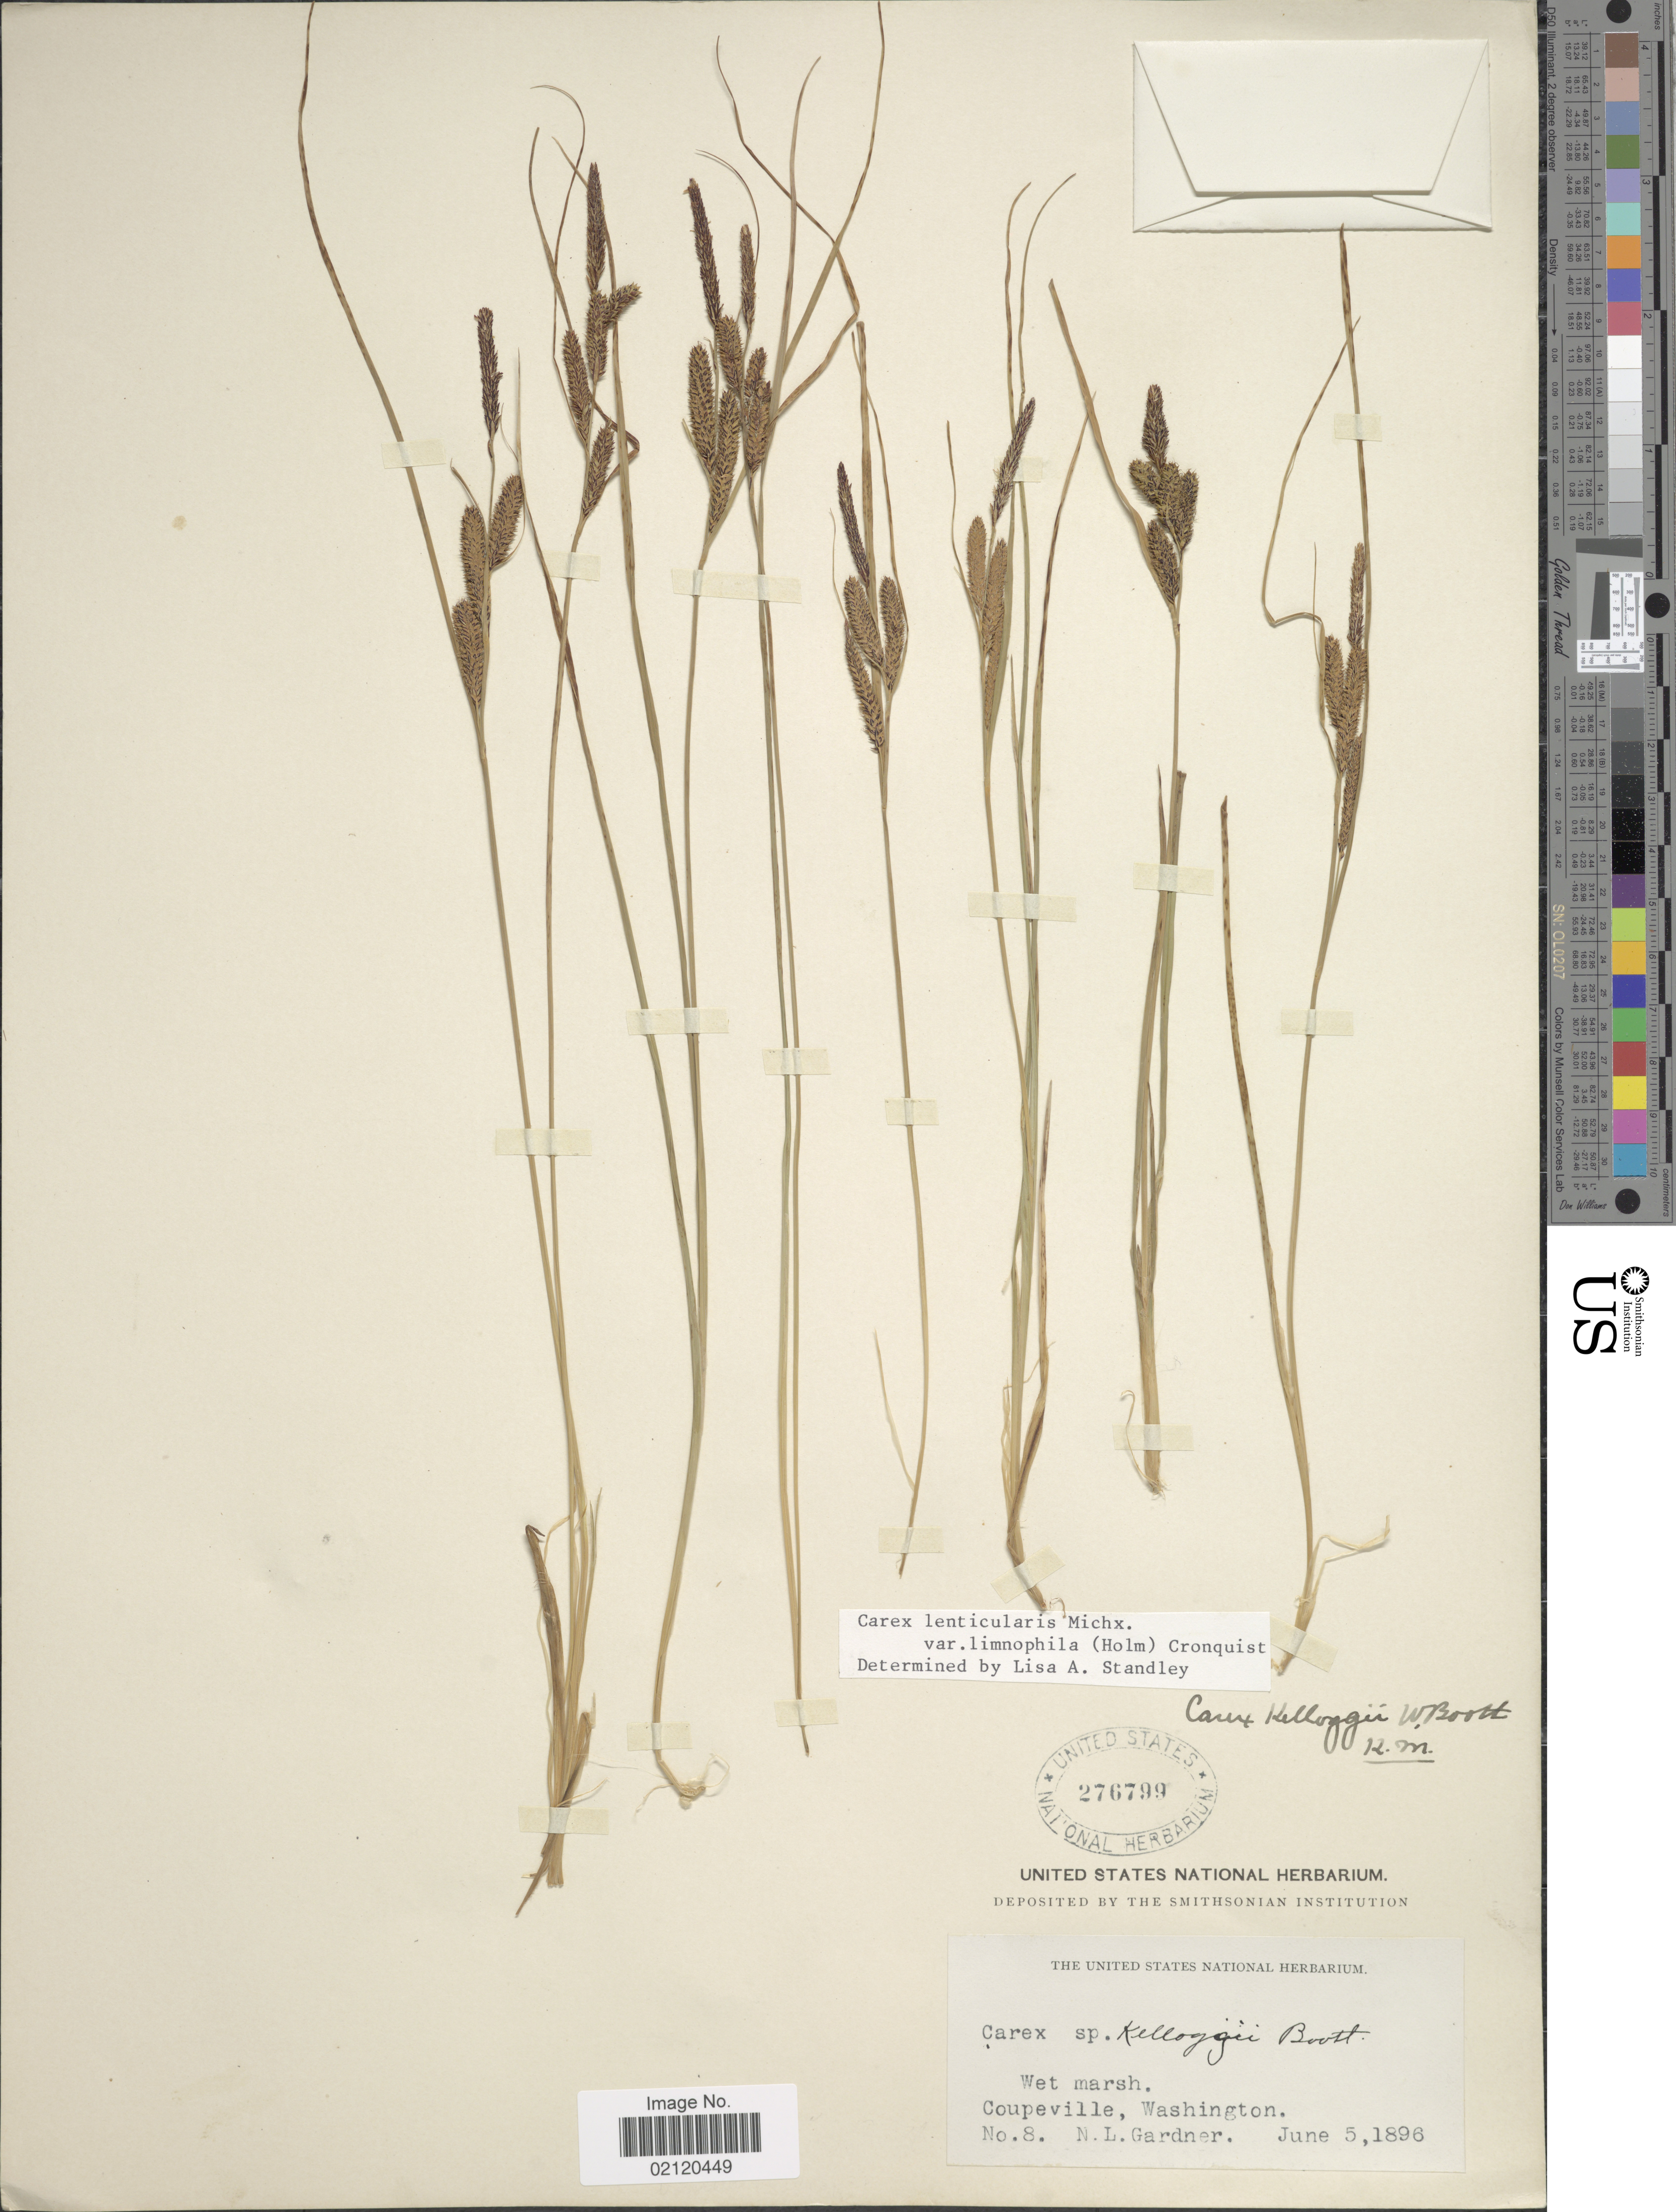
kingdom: Plantae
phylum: Tracheophyta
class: Liliopsida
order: Poales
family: Cyperaceae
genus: Carex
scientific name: Carex kelloggii var. limnophila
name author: (Holm) B.L. Wilson & R.E. Brainerd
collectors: N. Gardner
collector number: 8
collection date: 1896-06-05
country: United States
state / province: Washington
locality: Coupeville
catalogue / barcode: US 276799